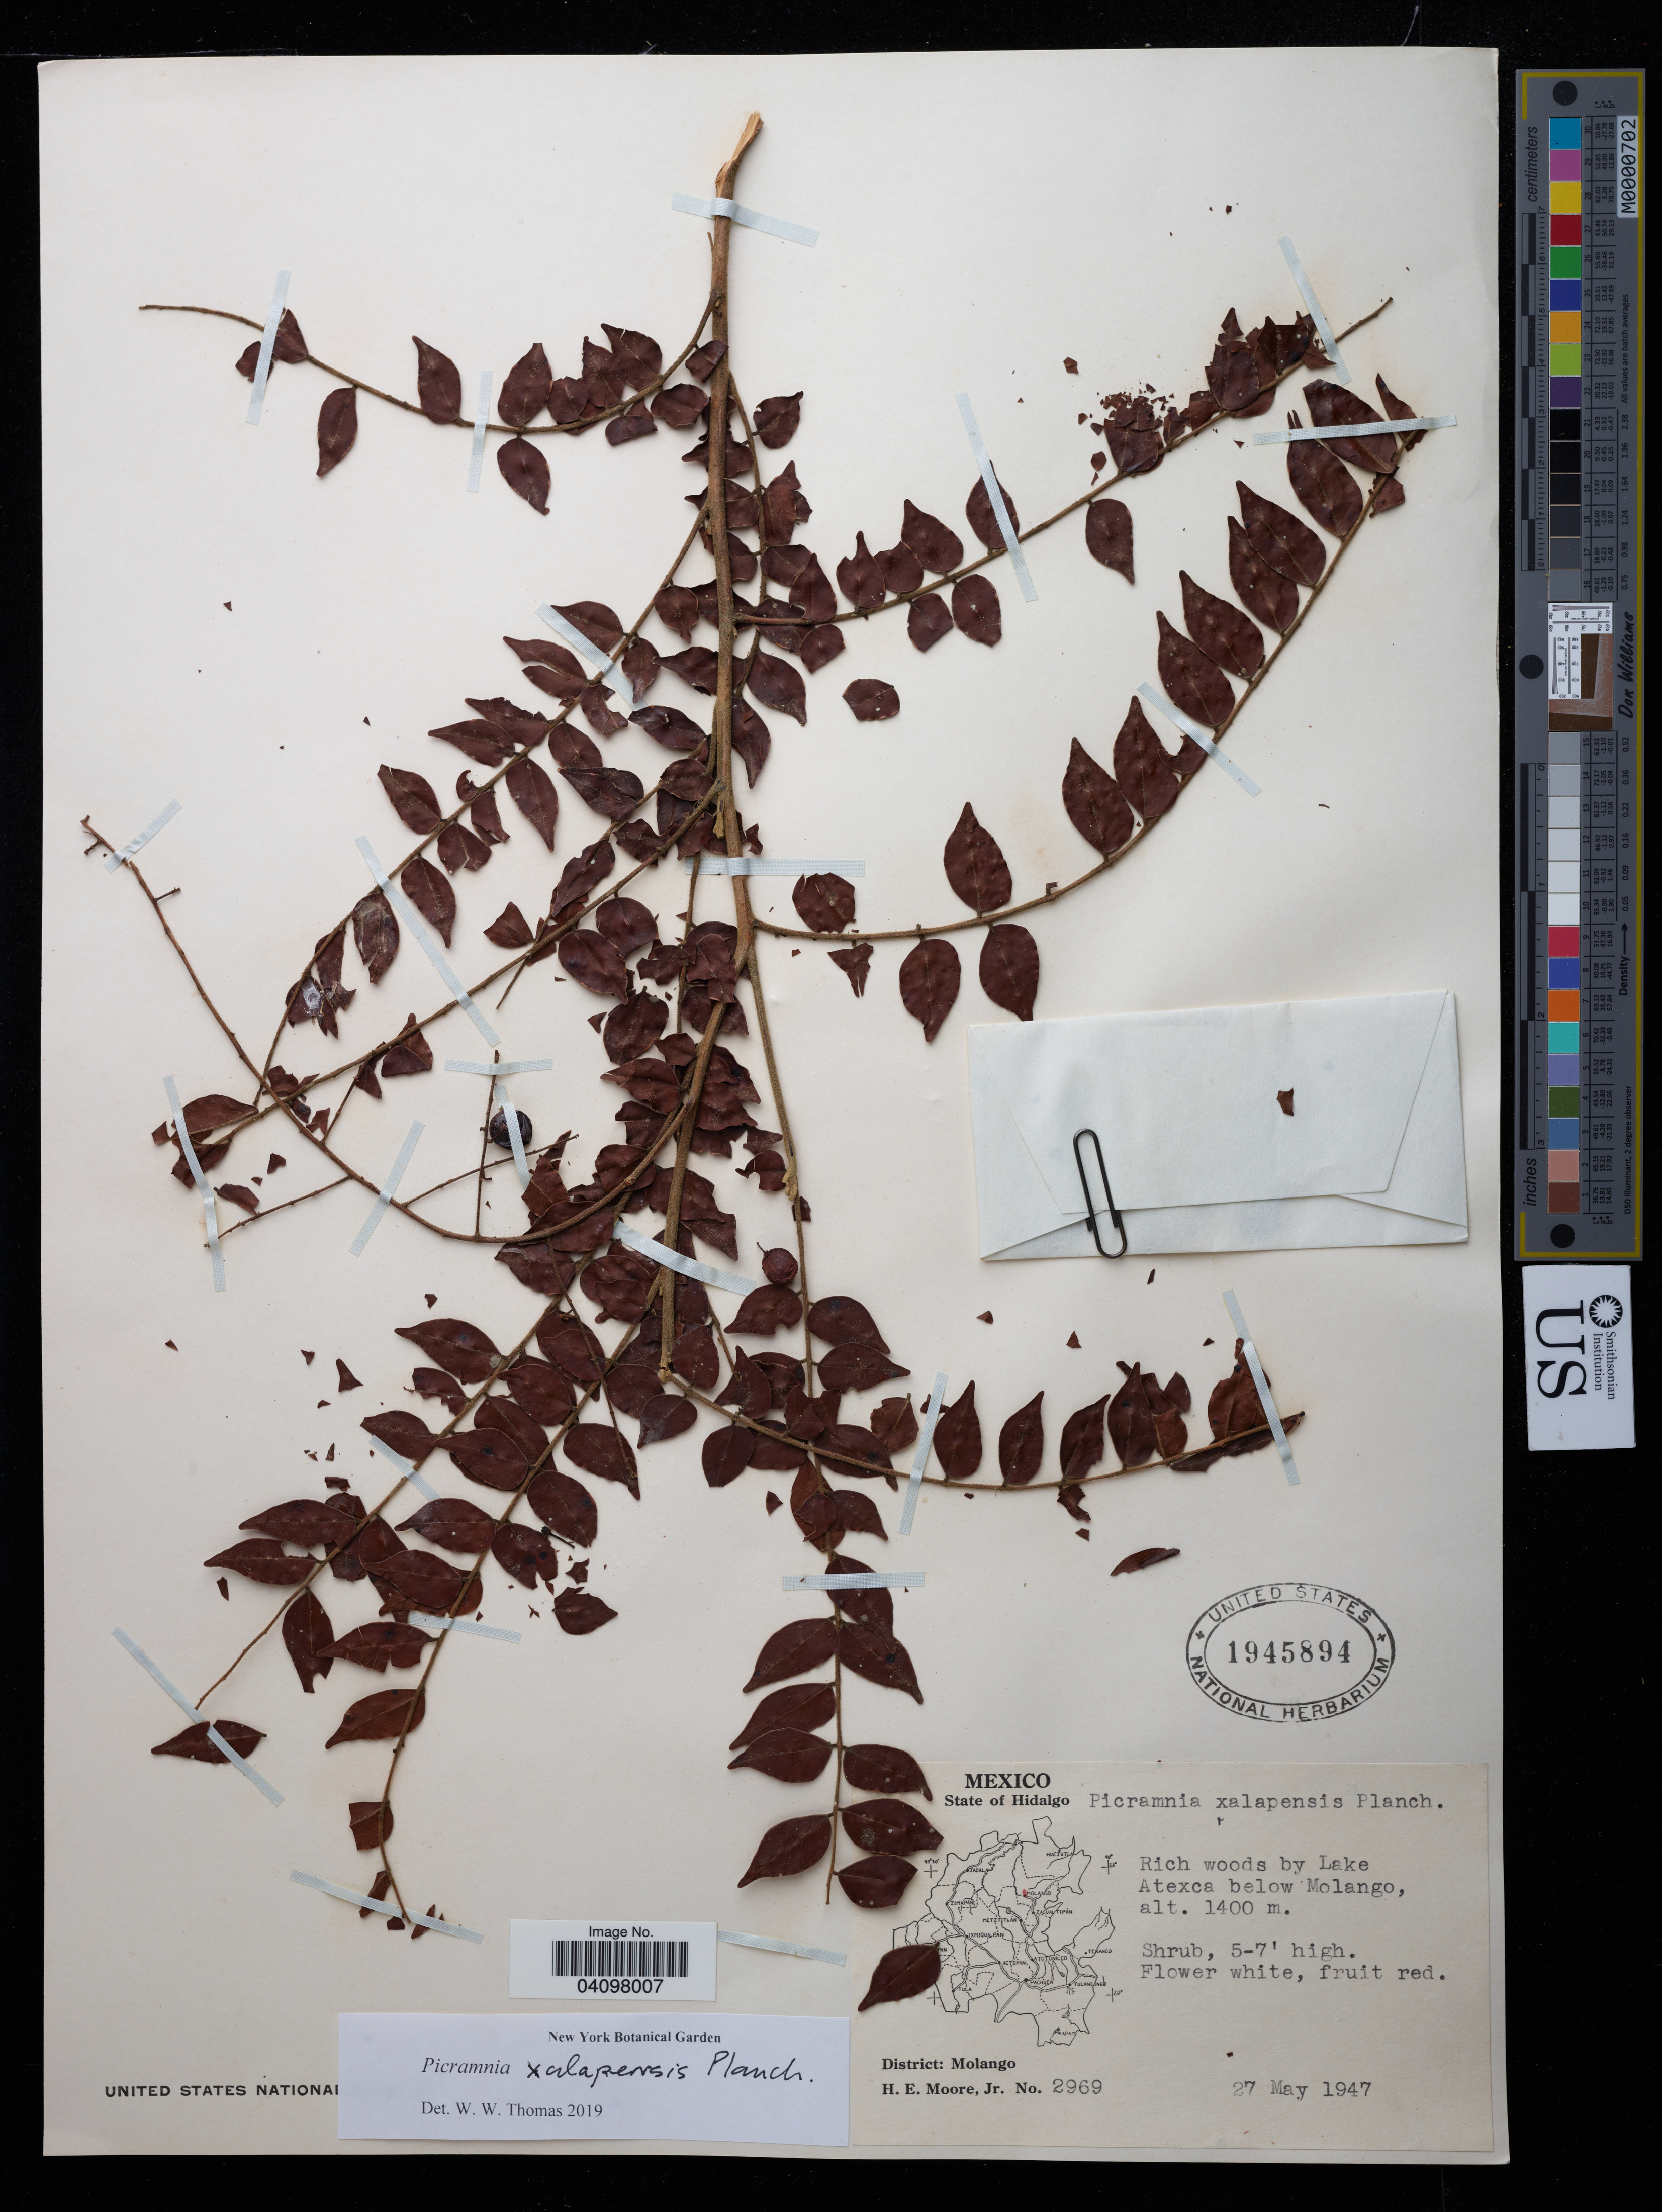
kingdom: Plantae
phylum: Tracheophyta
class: Magnoliopsida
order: Picramniales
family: Picramniaceae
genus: Picramnia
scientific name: Picramnia xalapensis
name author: Planch.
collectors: H. Moore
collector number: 2969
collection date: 1947-05-27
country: Mexico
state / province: Hidalgo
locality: District: Molango. By Lake Atexca below Molango.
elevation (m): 1400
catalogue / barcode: US 1945894